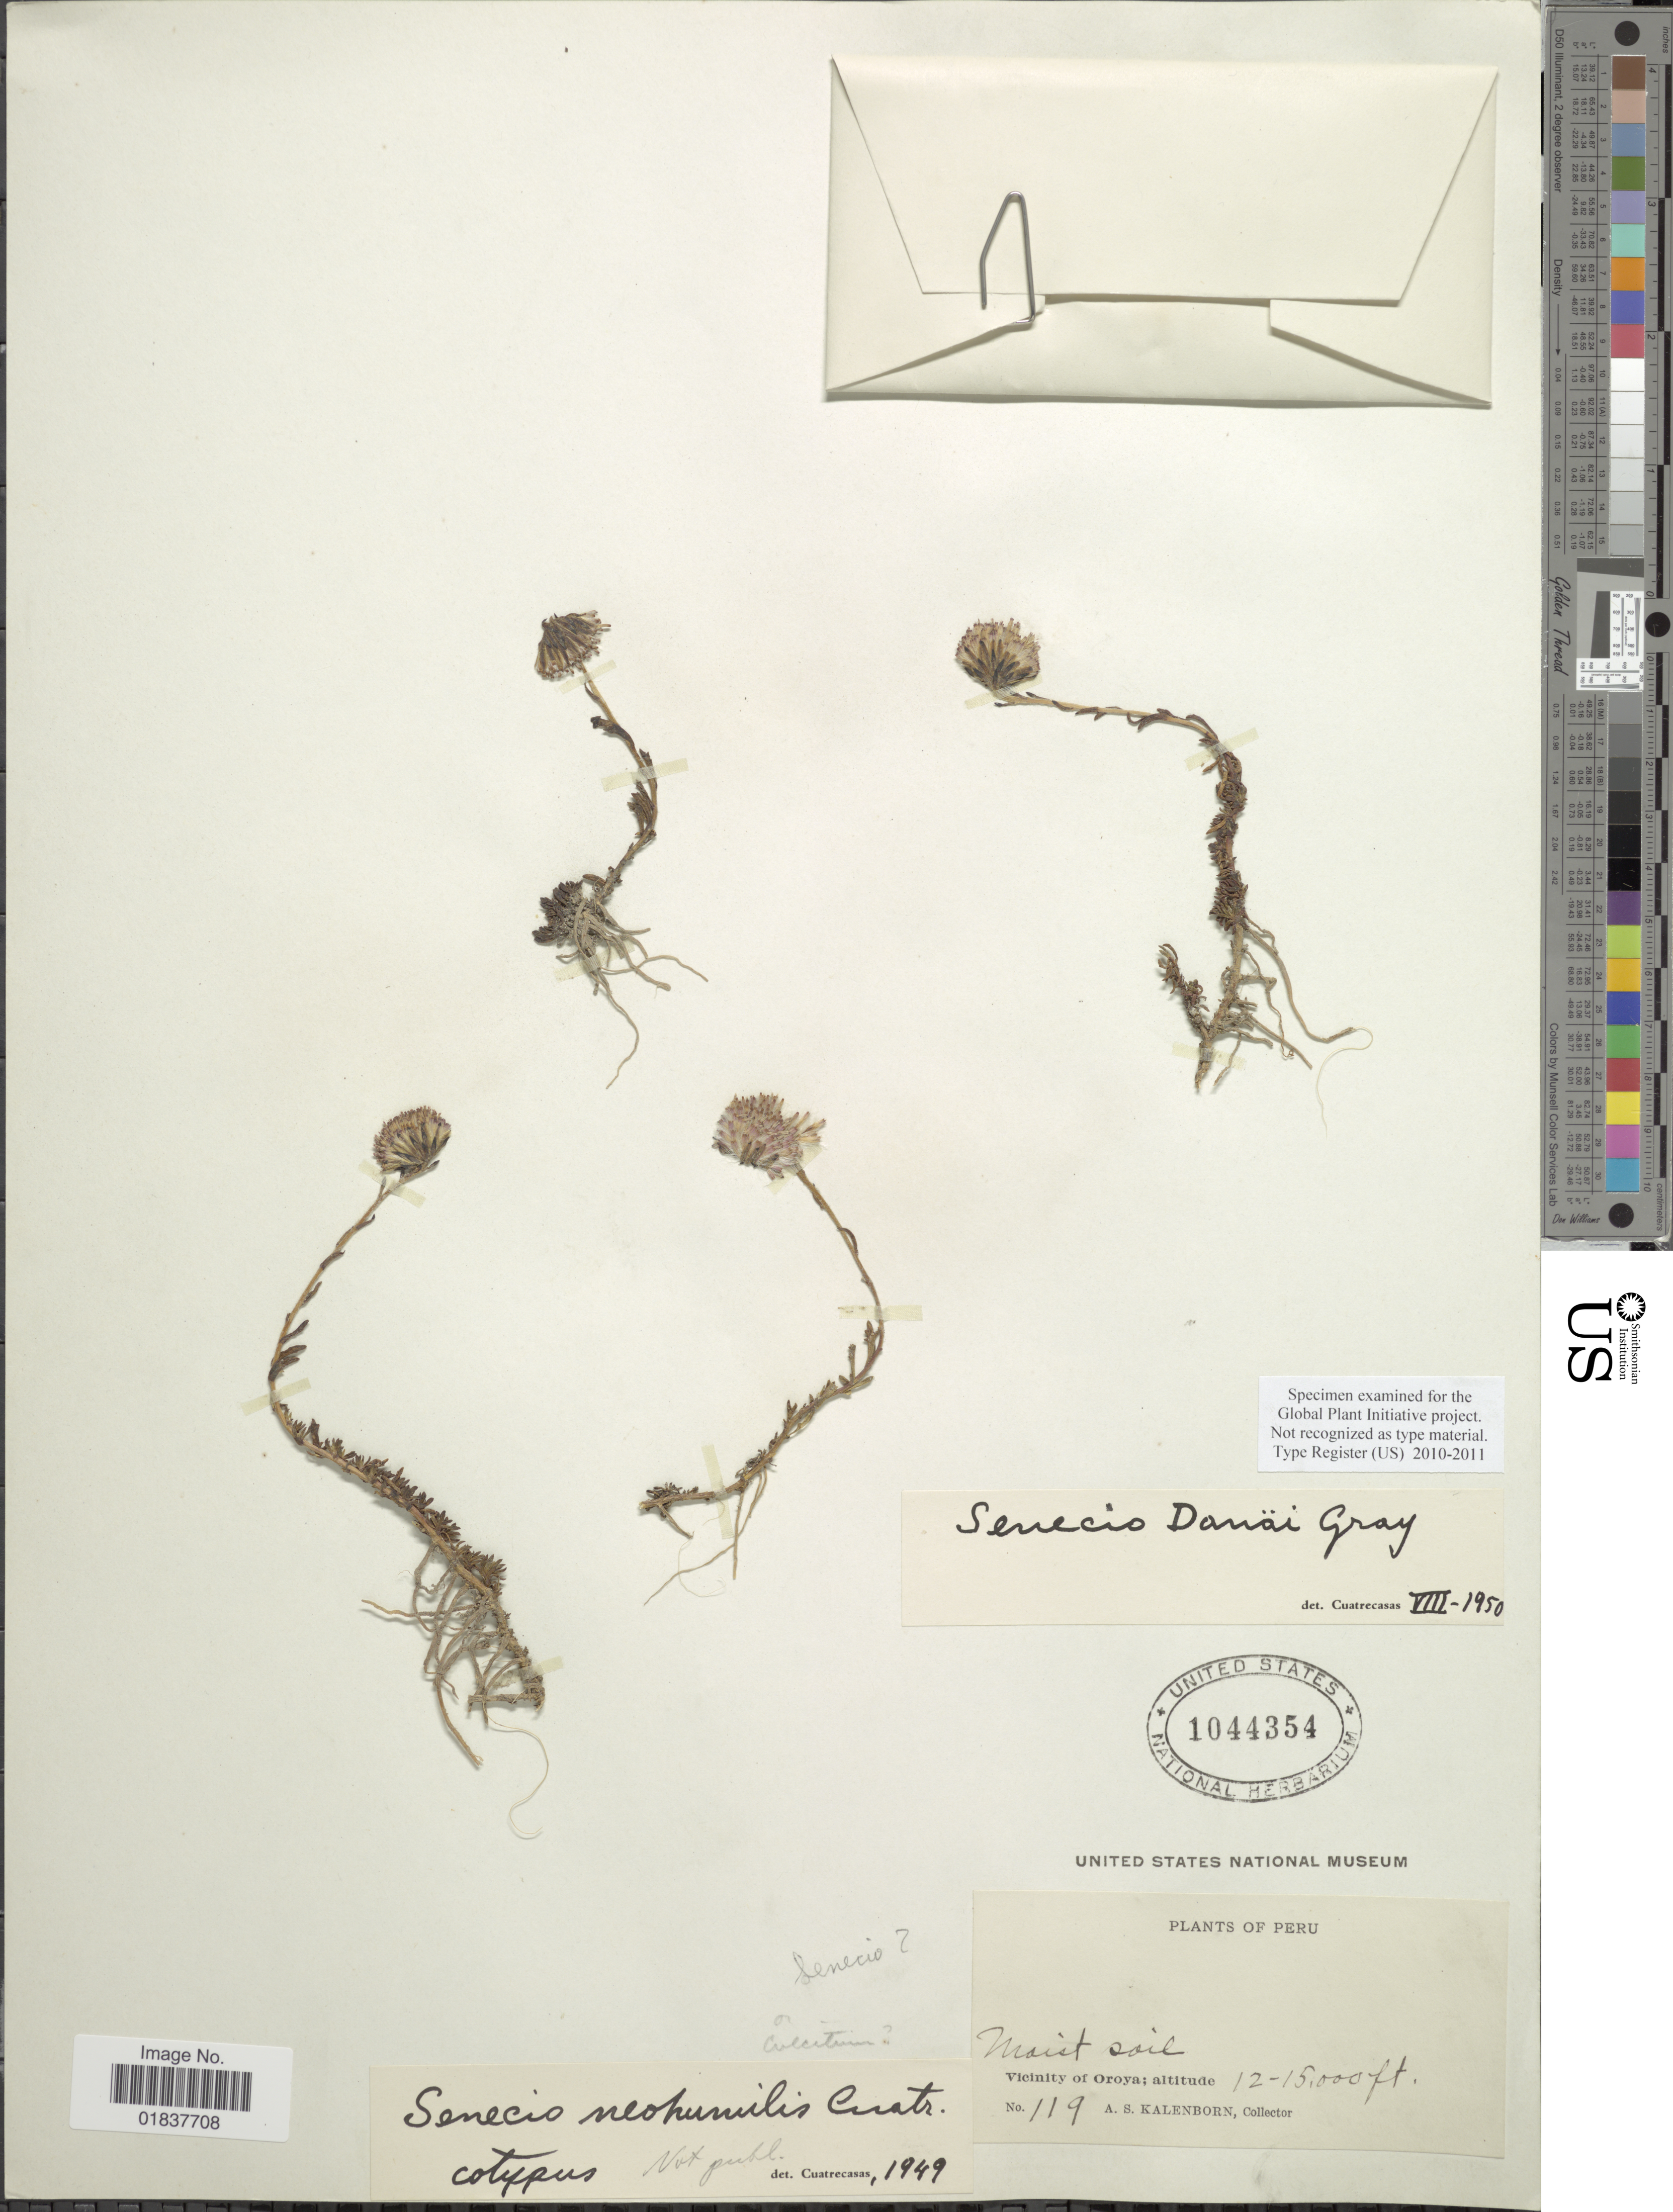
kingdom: Plantae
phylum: Tracheophyta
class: Magnoliopsida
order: Asterales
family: Asteraceae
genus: Senecio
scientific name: Senecio danal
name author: A. Gray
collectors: A. Kalenborn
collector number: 119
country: Peru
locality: Vicinity of Oroya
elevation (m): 3658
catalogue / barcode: US 1044354